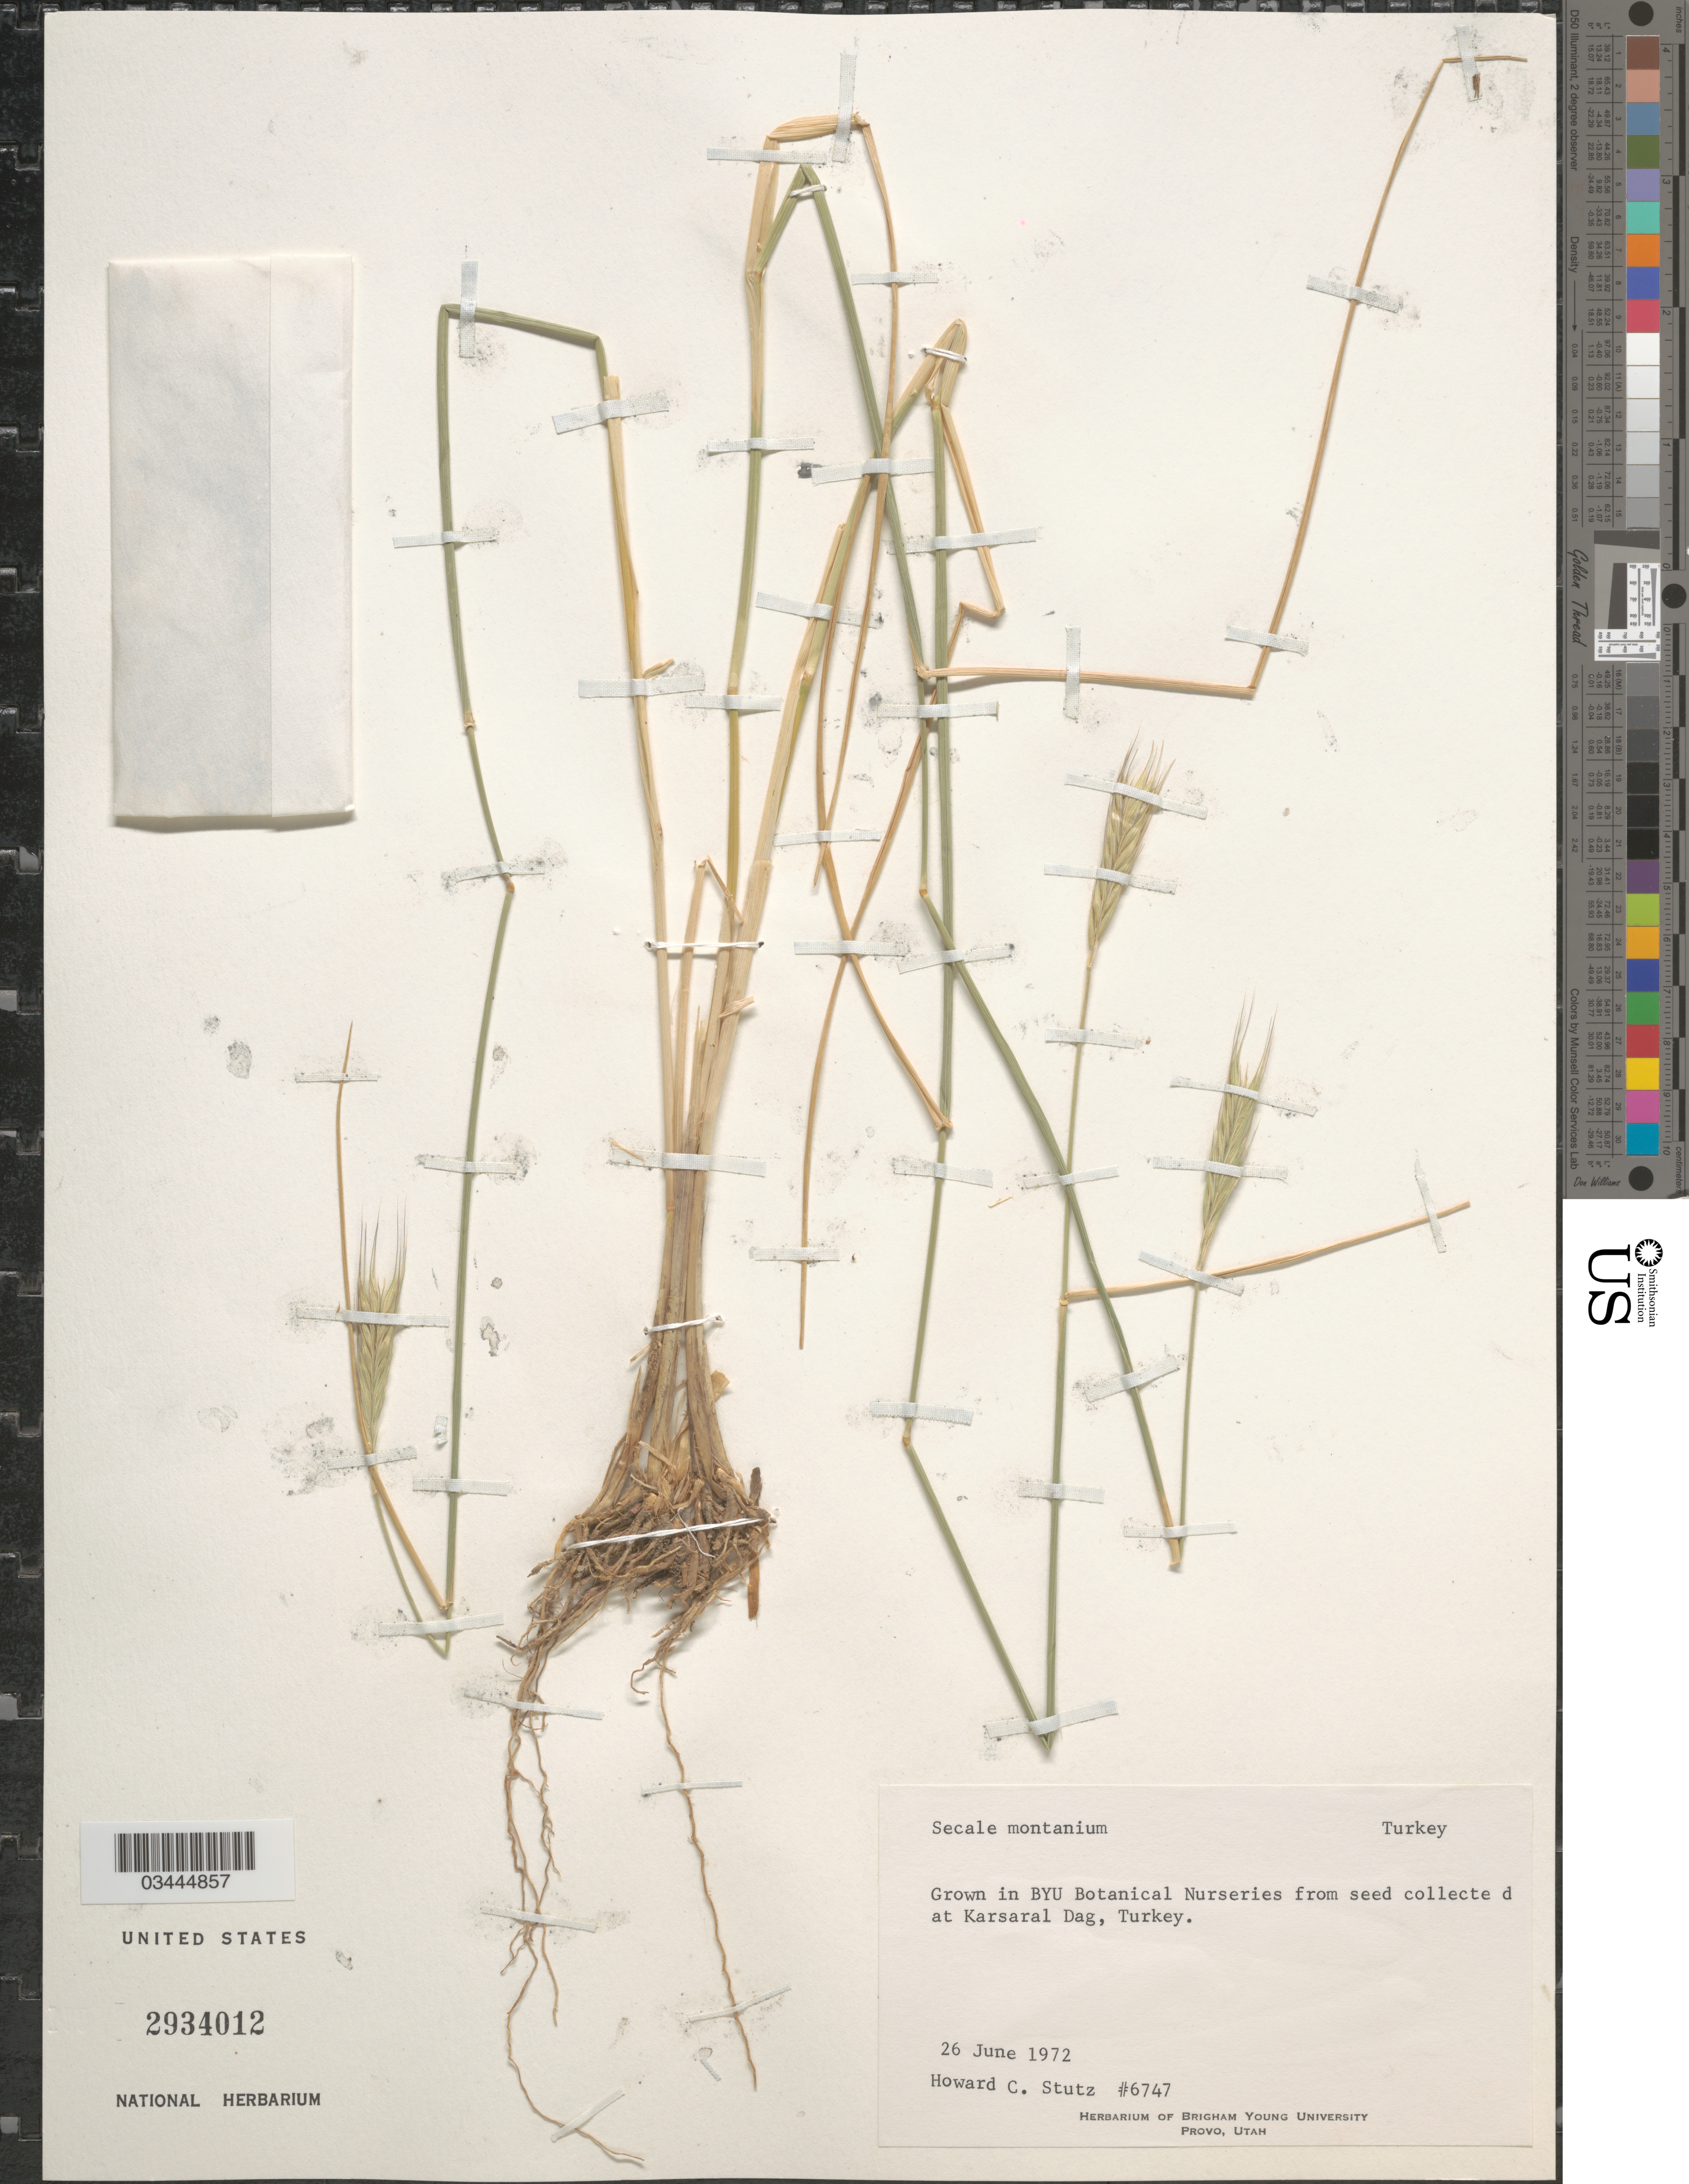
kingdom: Plantae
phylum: Tracheophyta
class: Liliopsida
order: Poales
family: Poaceae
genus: Secale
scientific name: Secale montanum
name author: Gussone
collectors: H. Stutz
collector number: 6747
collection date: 1972-06-26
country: United States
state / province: Utah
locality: In BYU Botanical Nurseries.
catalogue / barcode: US 2934012